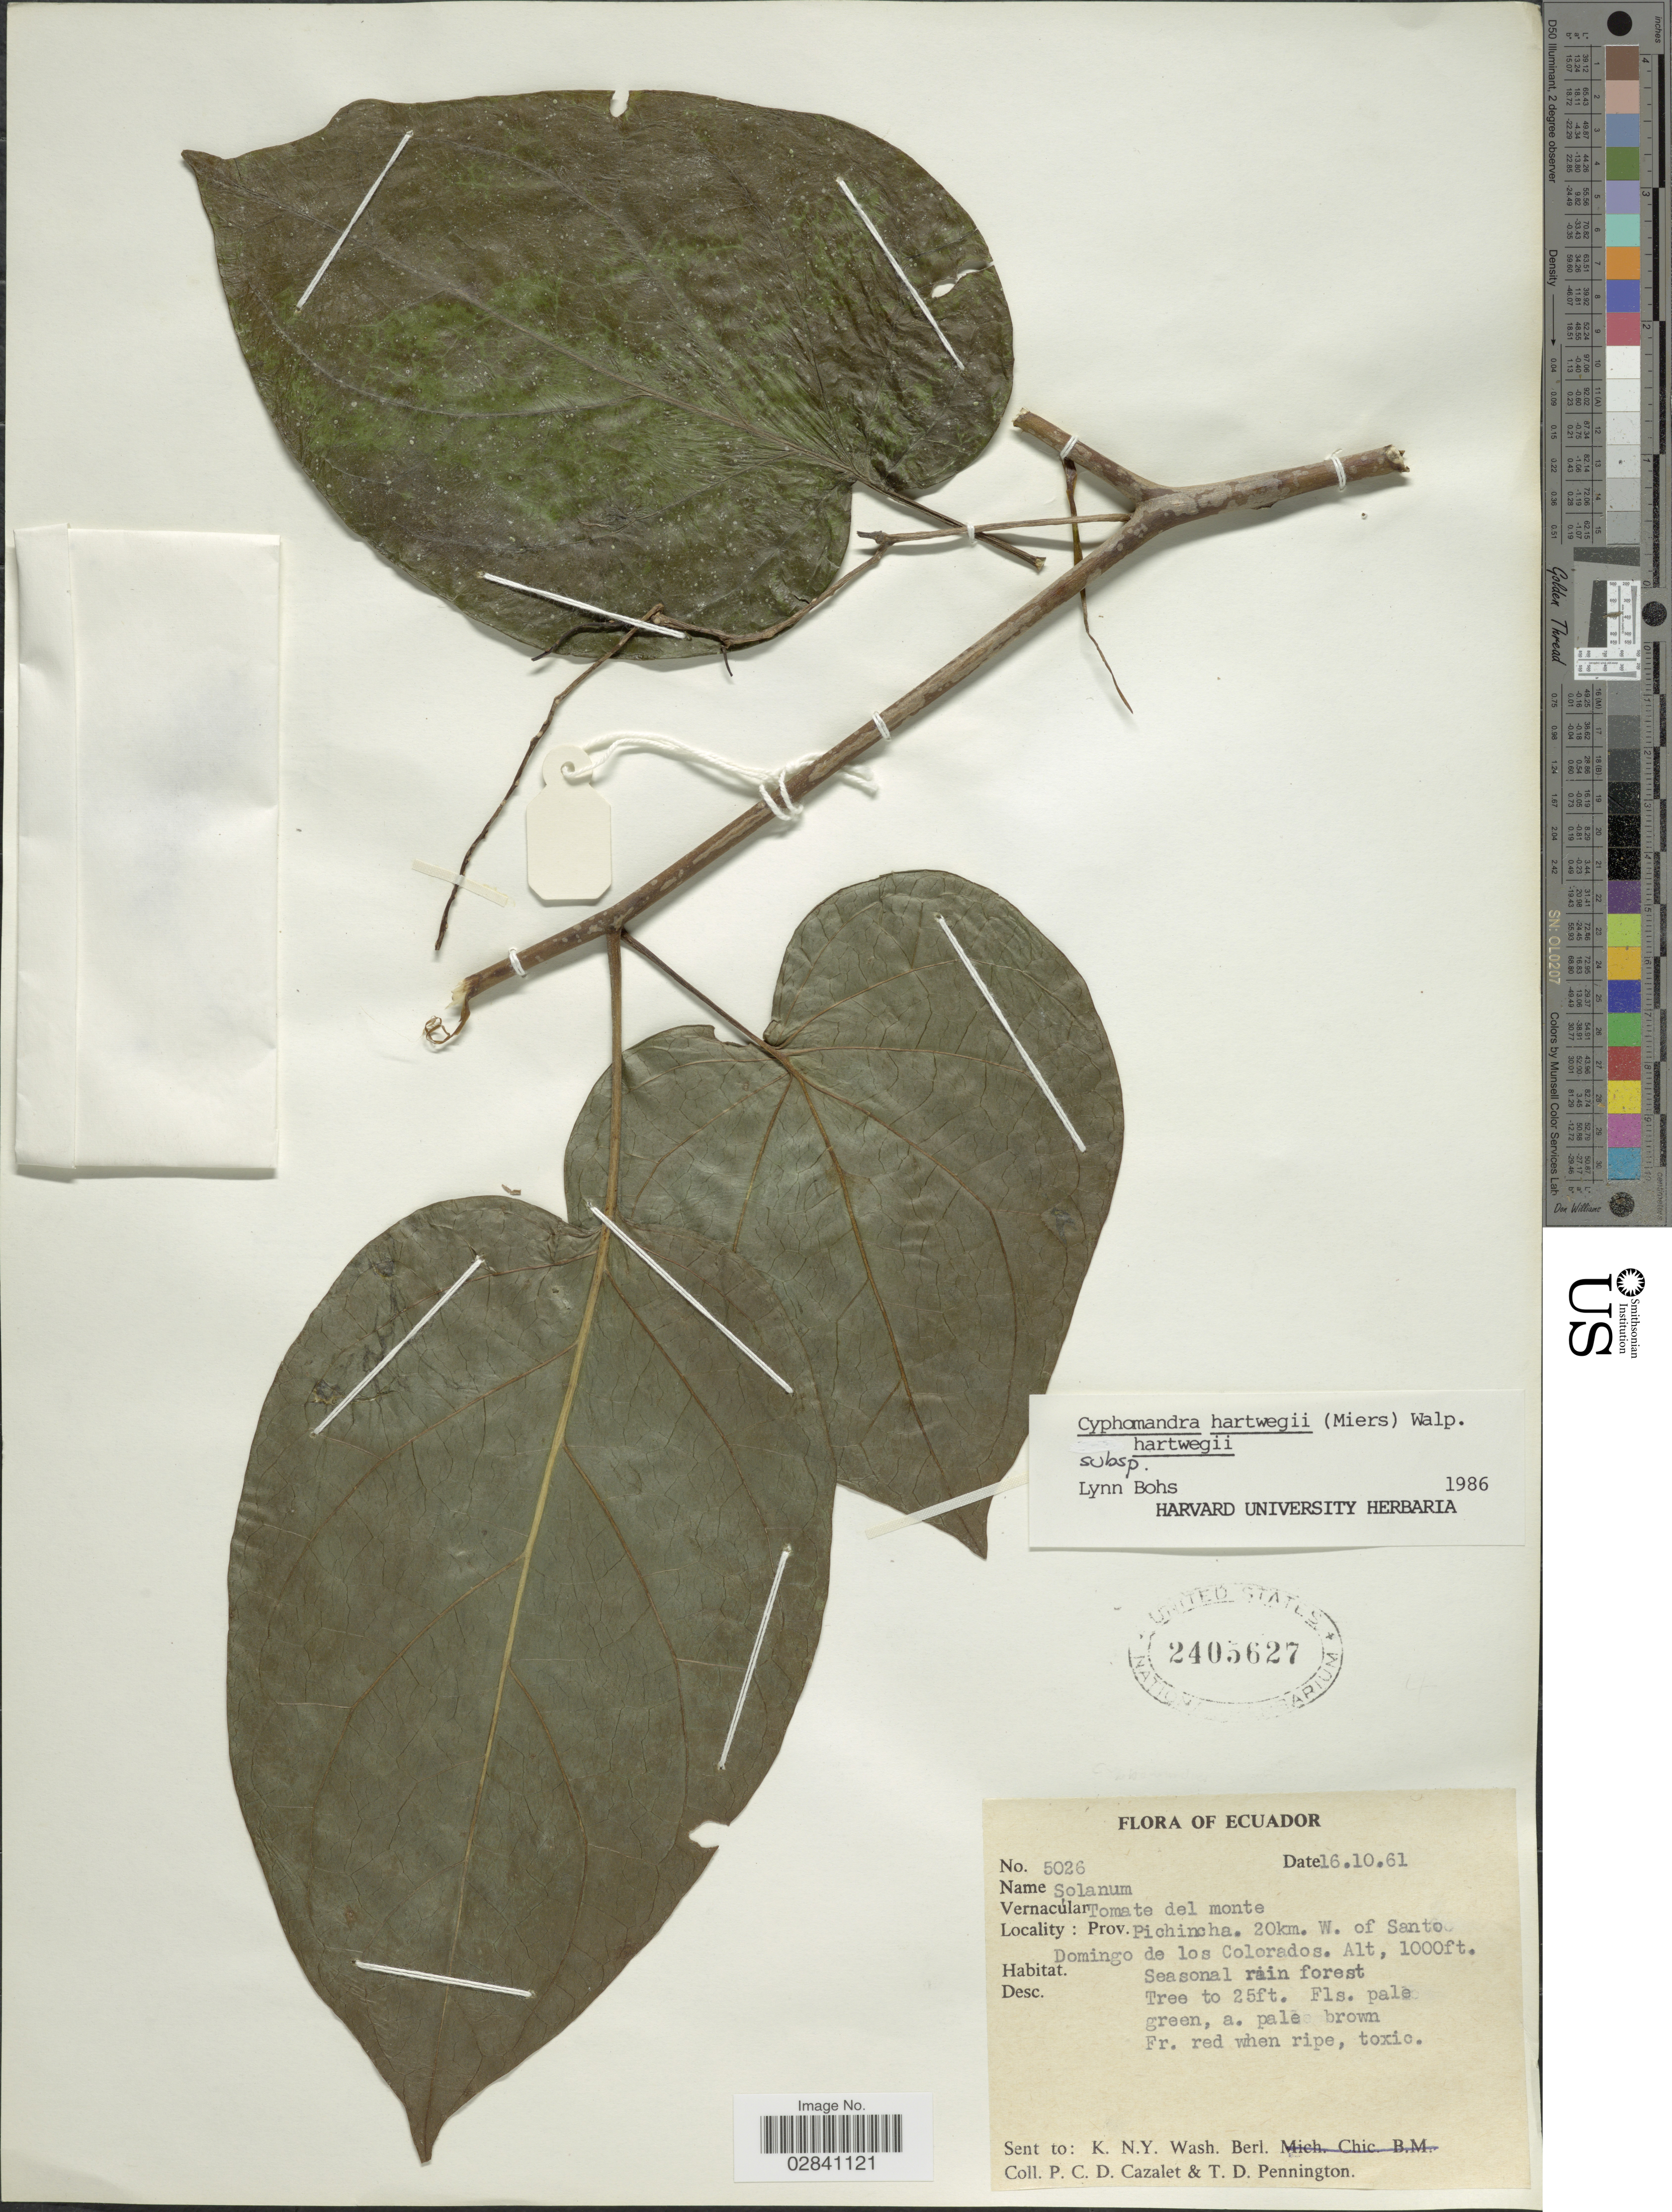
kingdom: Plantae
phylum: Tracheophyta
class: Magnoliopsida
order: Solanales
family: Solanaceae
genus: Cyphomandra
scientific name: Cyphomandra hartwegii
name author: (Miers) Sendtn. ex Walp.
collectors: P. C. D. Cazalet & T. D. Pennington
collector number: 5026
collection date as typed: Transcribed d/m/y: 16/10/61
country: Ecuador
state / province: Pichincha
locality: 20km. W. of Santo Domingo de los Colorados.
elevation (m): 305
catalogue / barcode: US 2405627